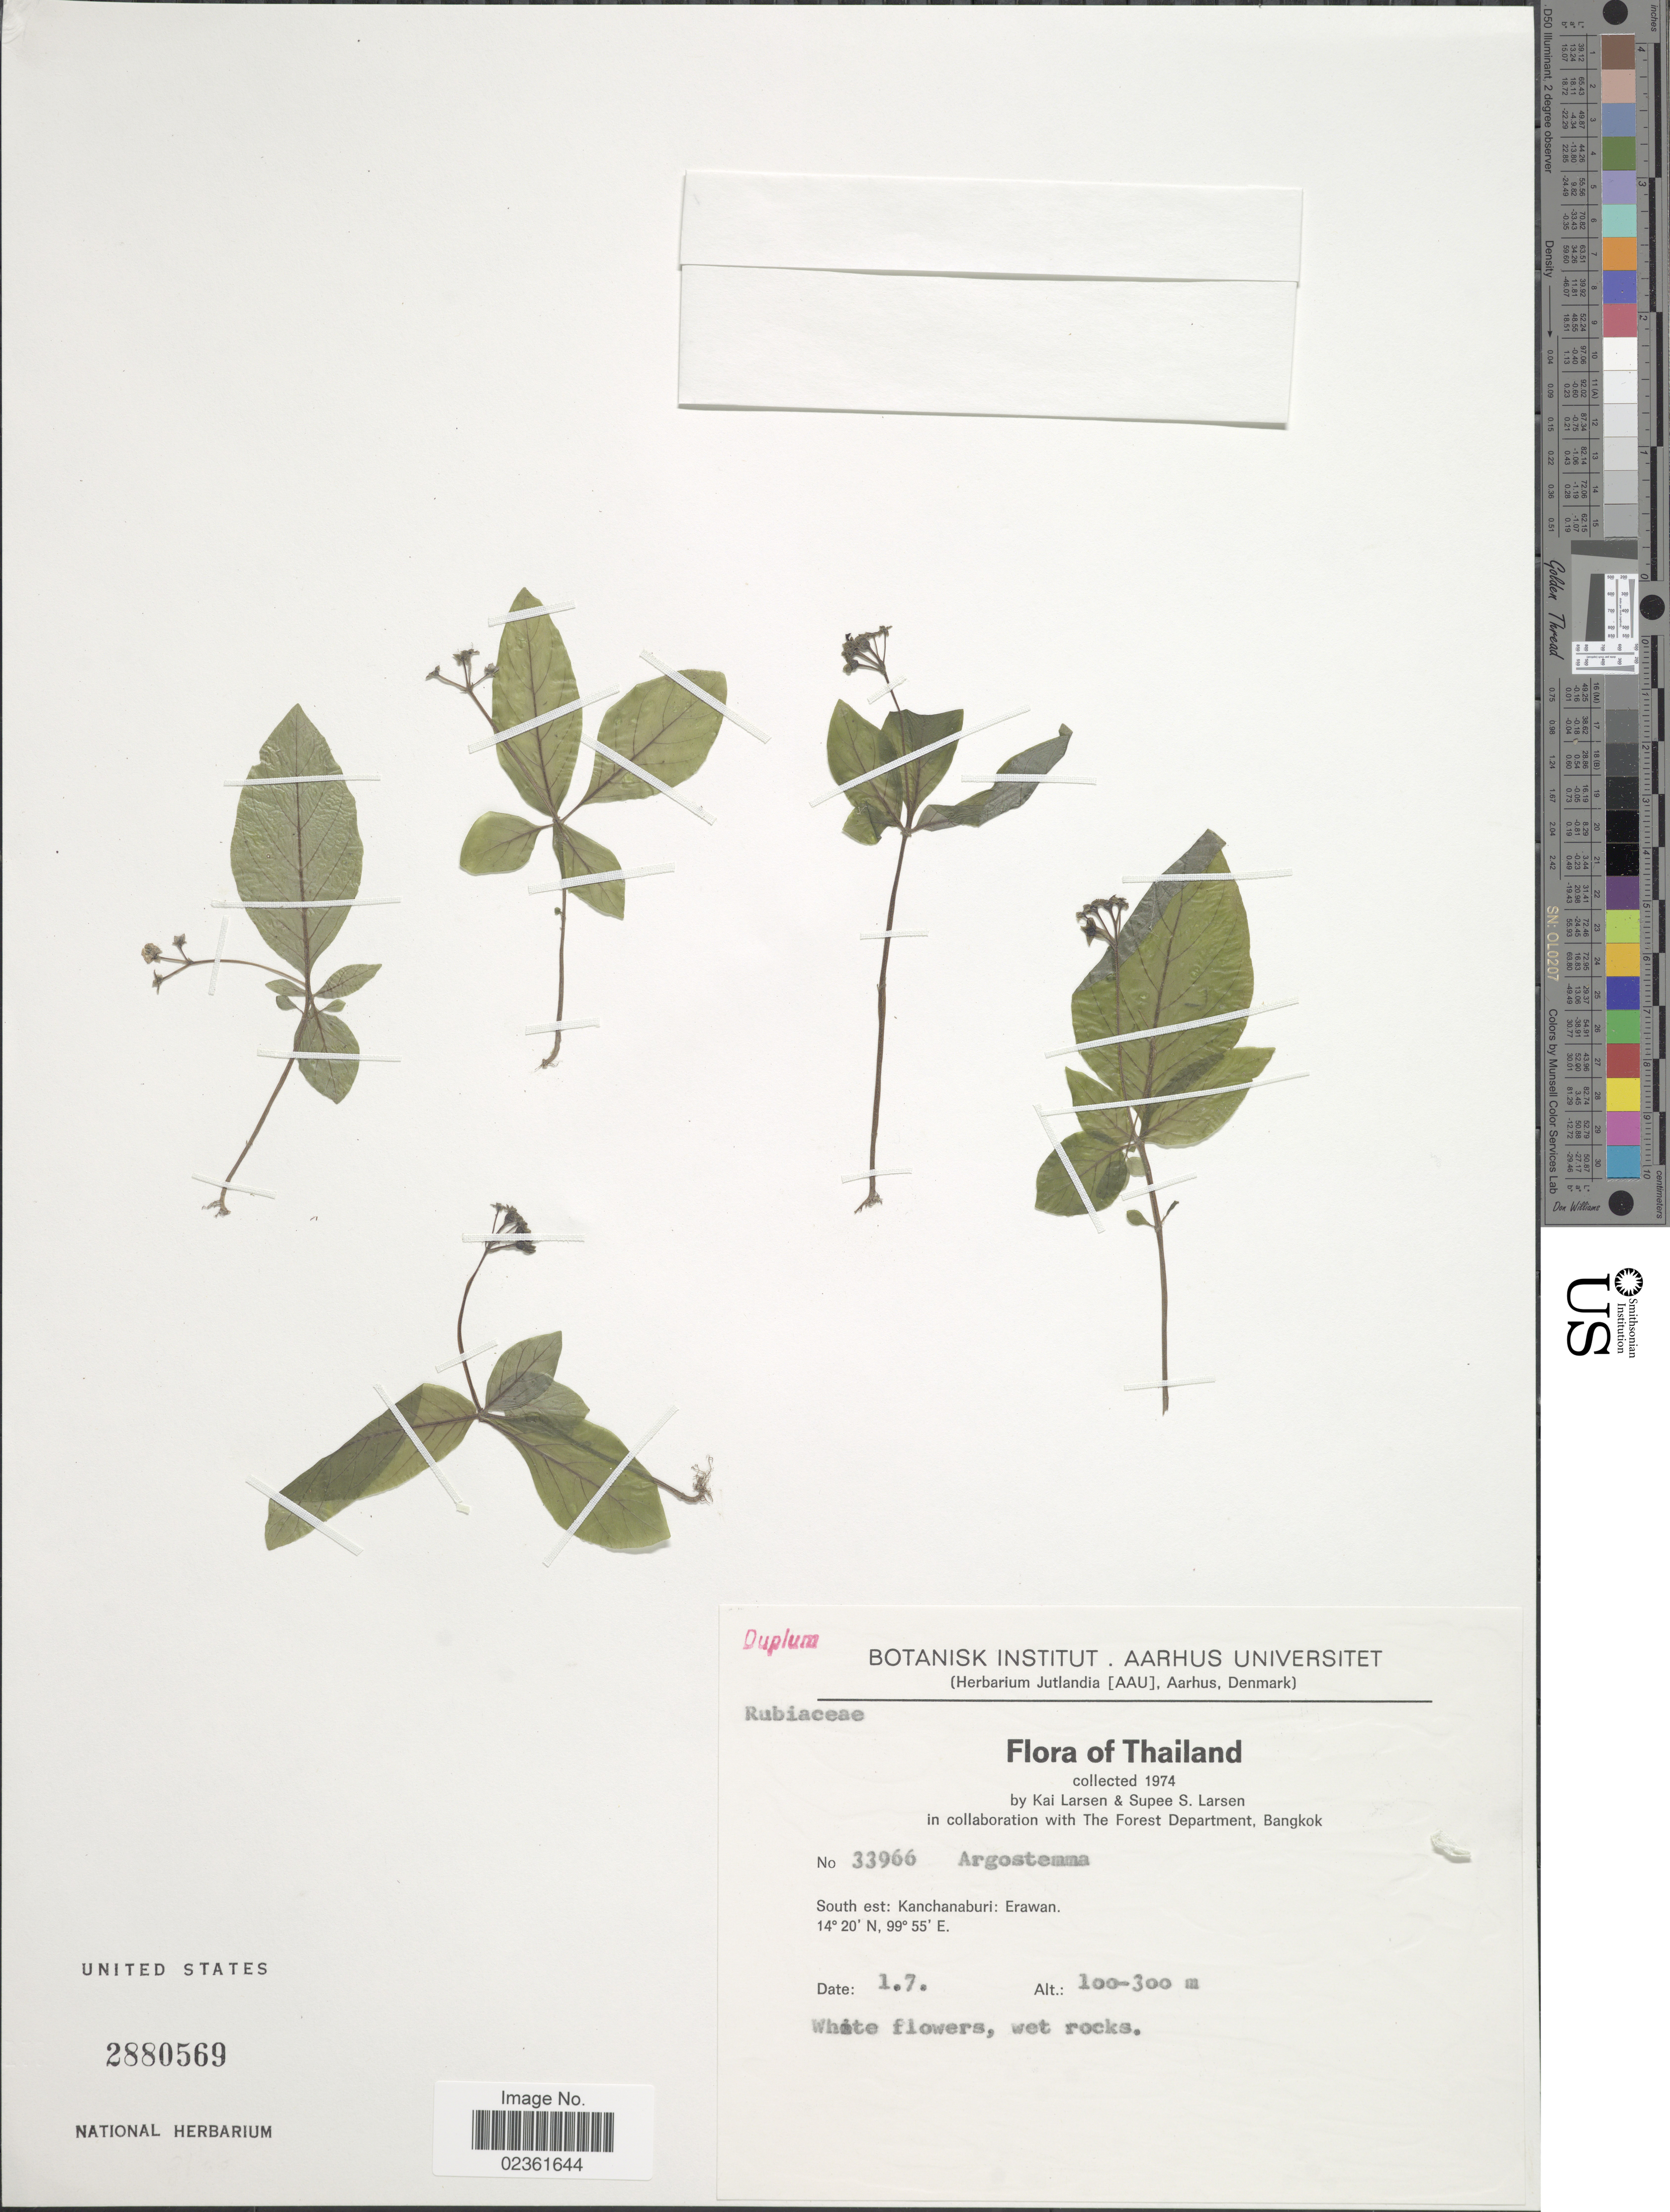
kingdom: Plantae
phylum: Tracheophyta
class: Magnoliopsida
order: Gentianales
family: Rubiaceae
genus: Argostemma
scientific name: Argostemma sp.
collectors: K. Larsen & S. Larsen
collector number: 33966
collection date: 1974-07-01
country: Thailand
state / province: Kanchanaburi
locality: South est: Erawan, wet rocks.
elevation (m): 100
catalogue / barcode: US 2880569